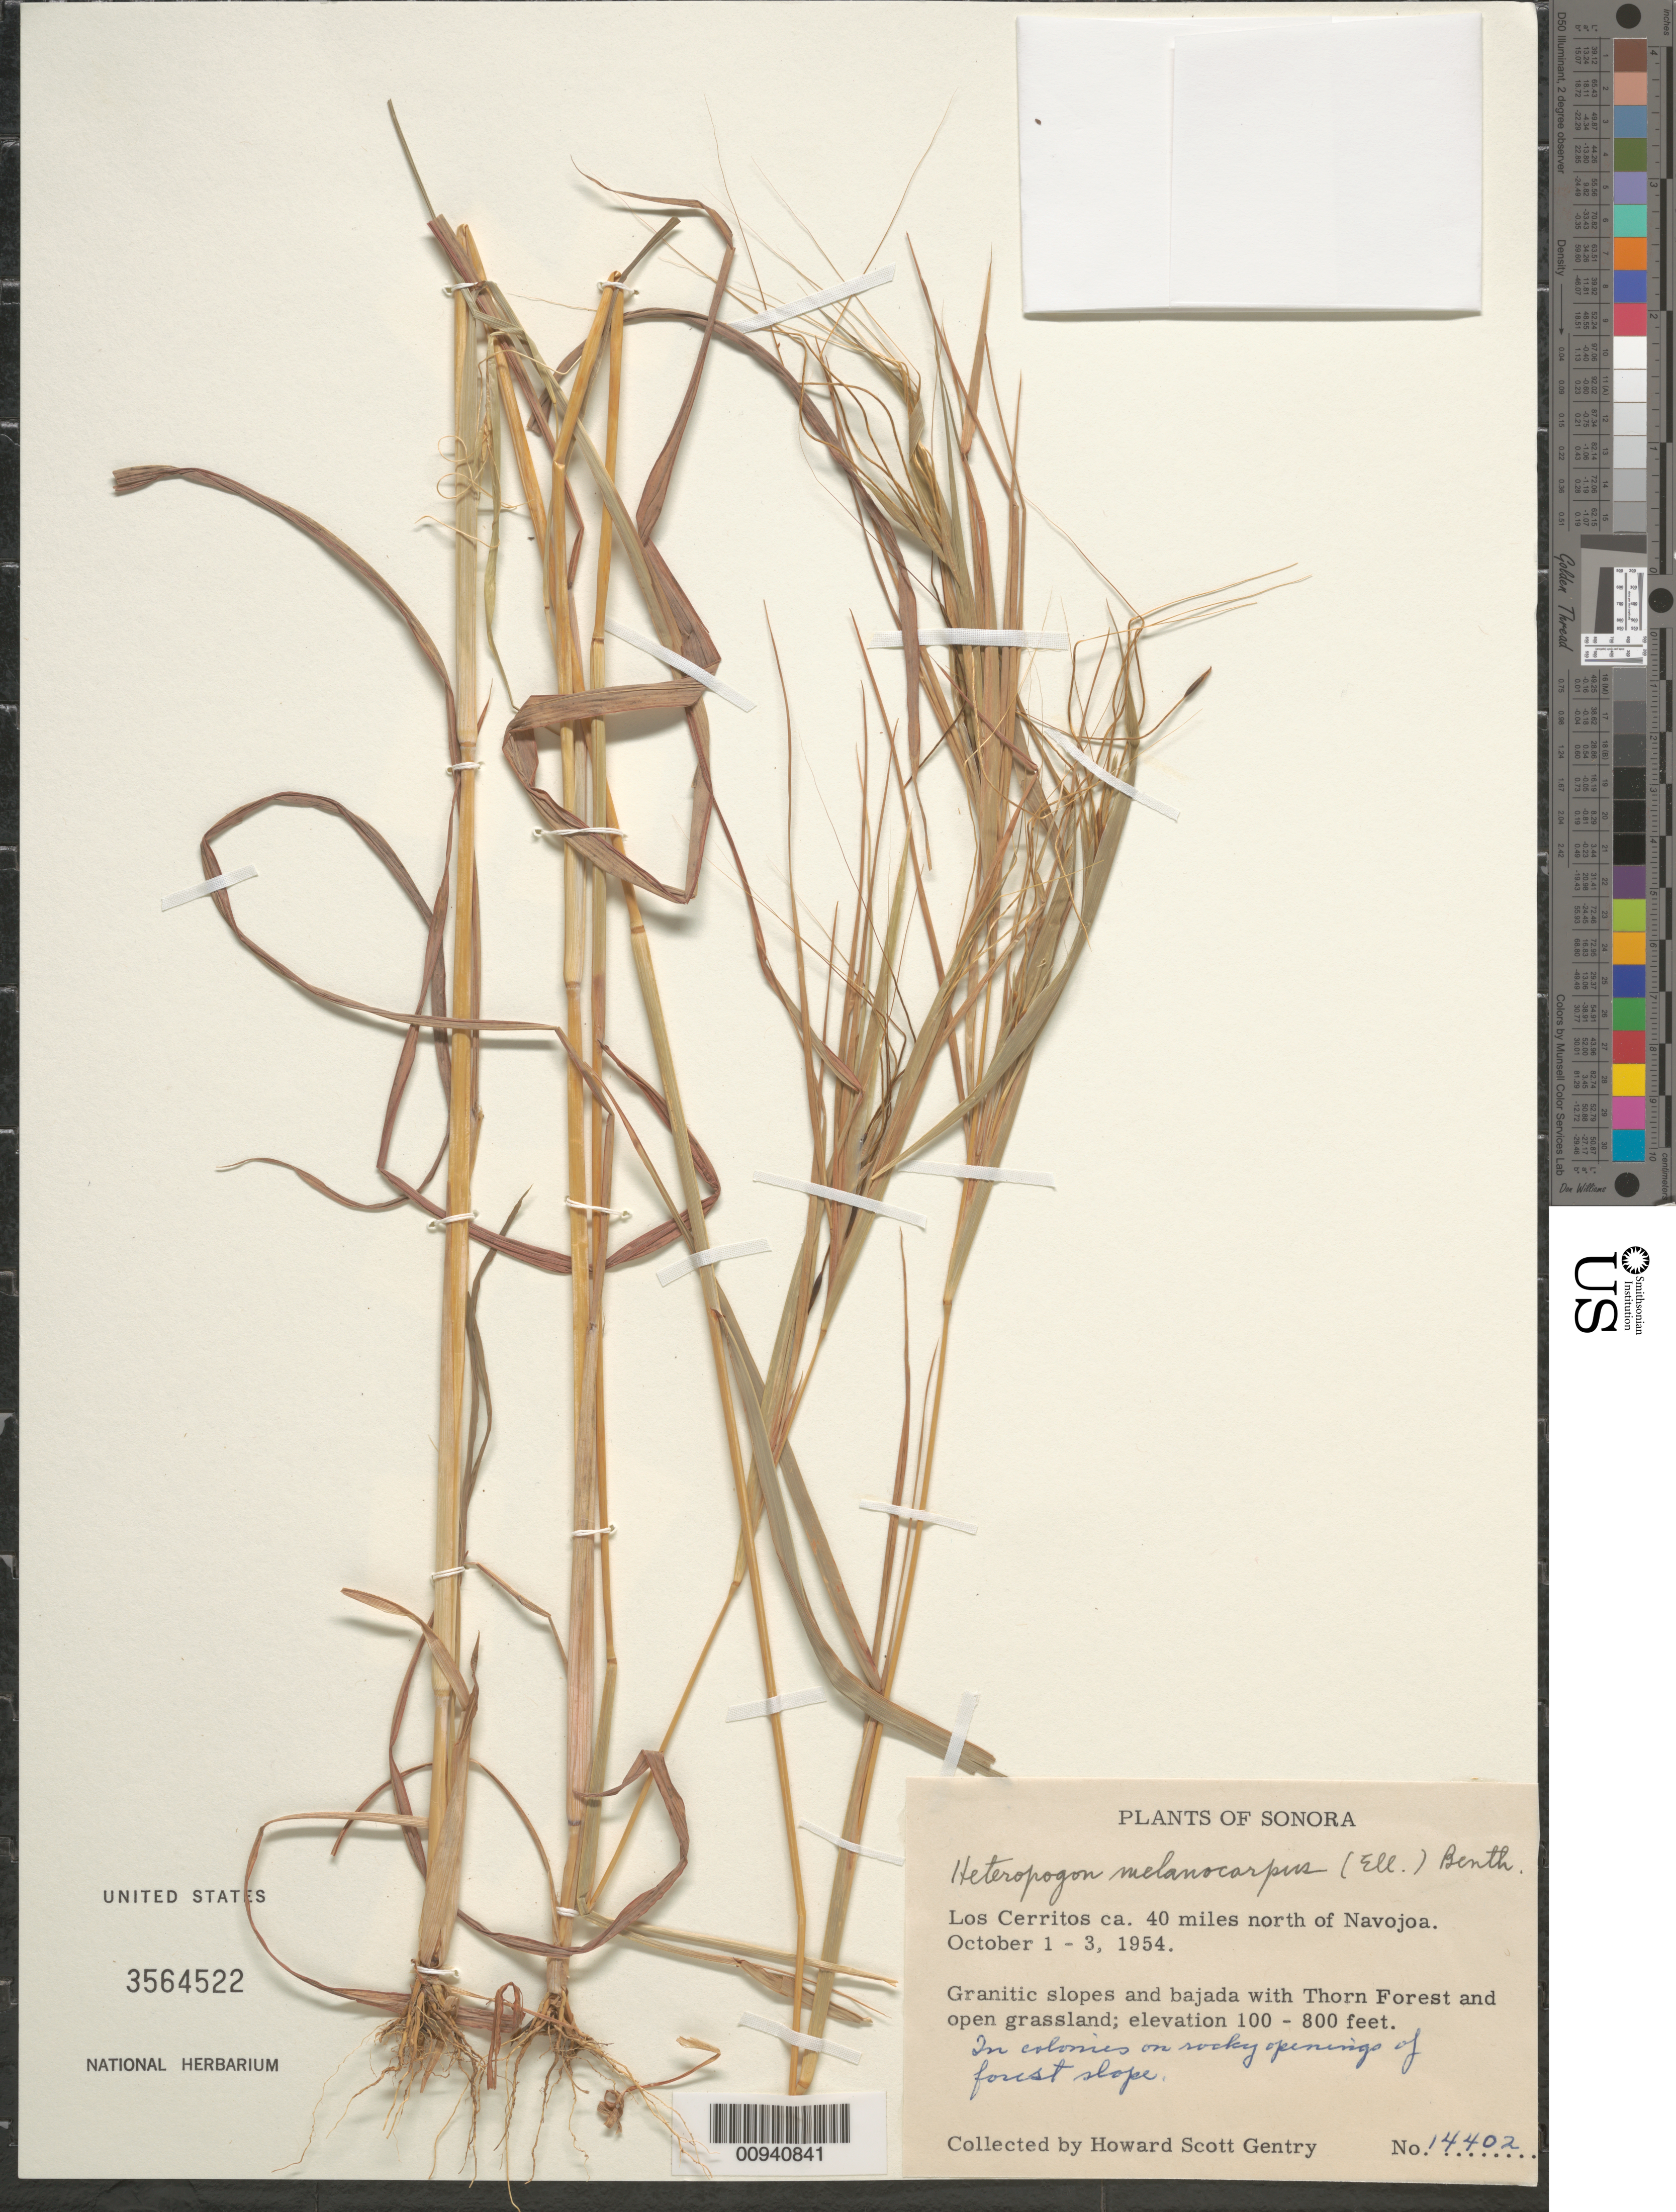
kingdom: Plantae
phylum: Tracheophyta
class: Liliopsida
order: Poales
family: Poaceae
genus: Heteropogon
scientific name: Heteropogon melanocarpus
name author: (Elliott) Benth.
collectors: H. S. Gentry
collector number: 14402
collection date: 1954-10-01/1954-10-03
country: Mexico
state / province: Sonora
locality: Los Cerritos ca. 40 miles north of Navojoa.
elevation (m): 30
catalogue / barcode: US 3564522